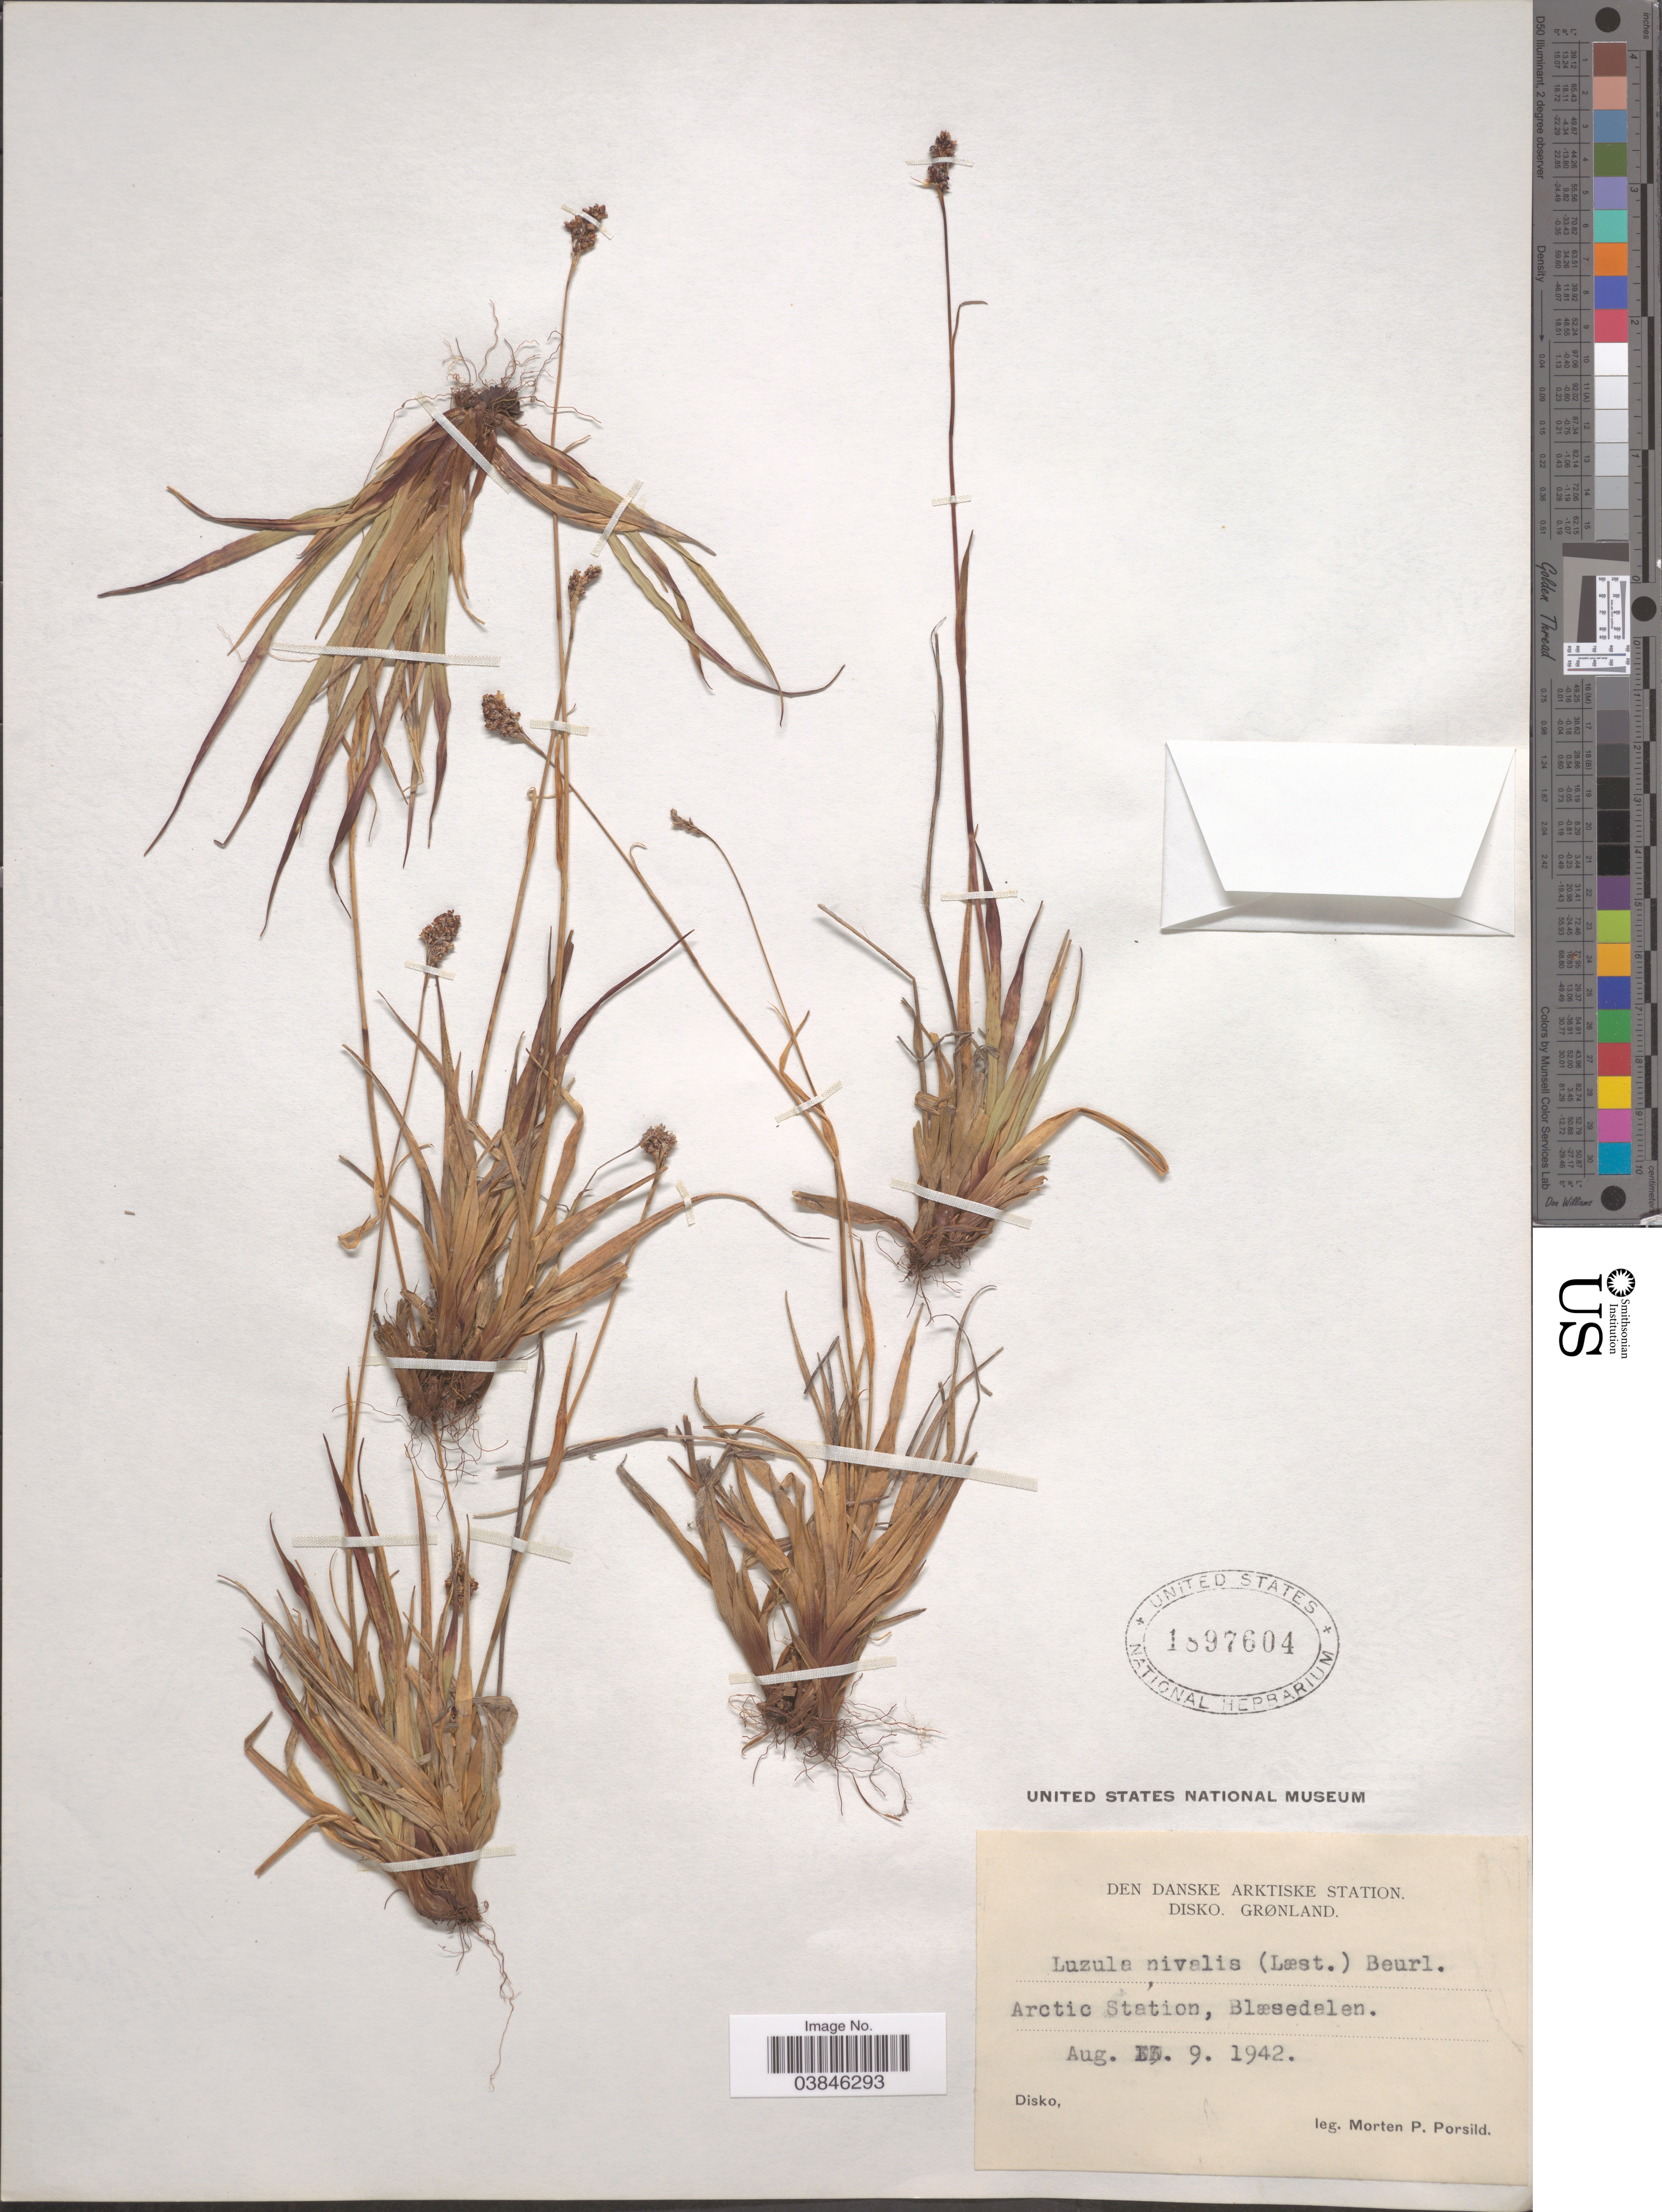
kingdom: Plantae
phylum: Tracheophyta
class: Liliopsida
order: Poales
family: Juncaceae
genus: Luzula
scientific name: Luzula nivalis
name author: (Laest.) Spreng.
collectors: M. P. Porsild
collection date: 1942-08-09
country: Greenland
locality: Den Danske Arktiske Station. Disko. Grønland. Arctic Station, Blæsedalen.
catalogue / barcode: US 1897604